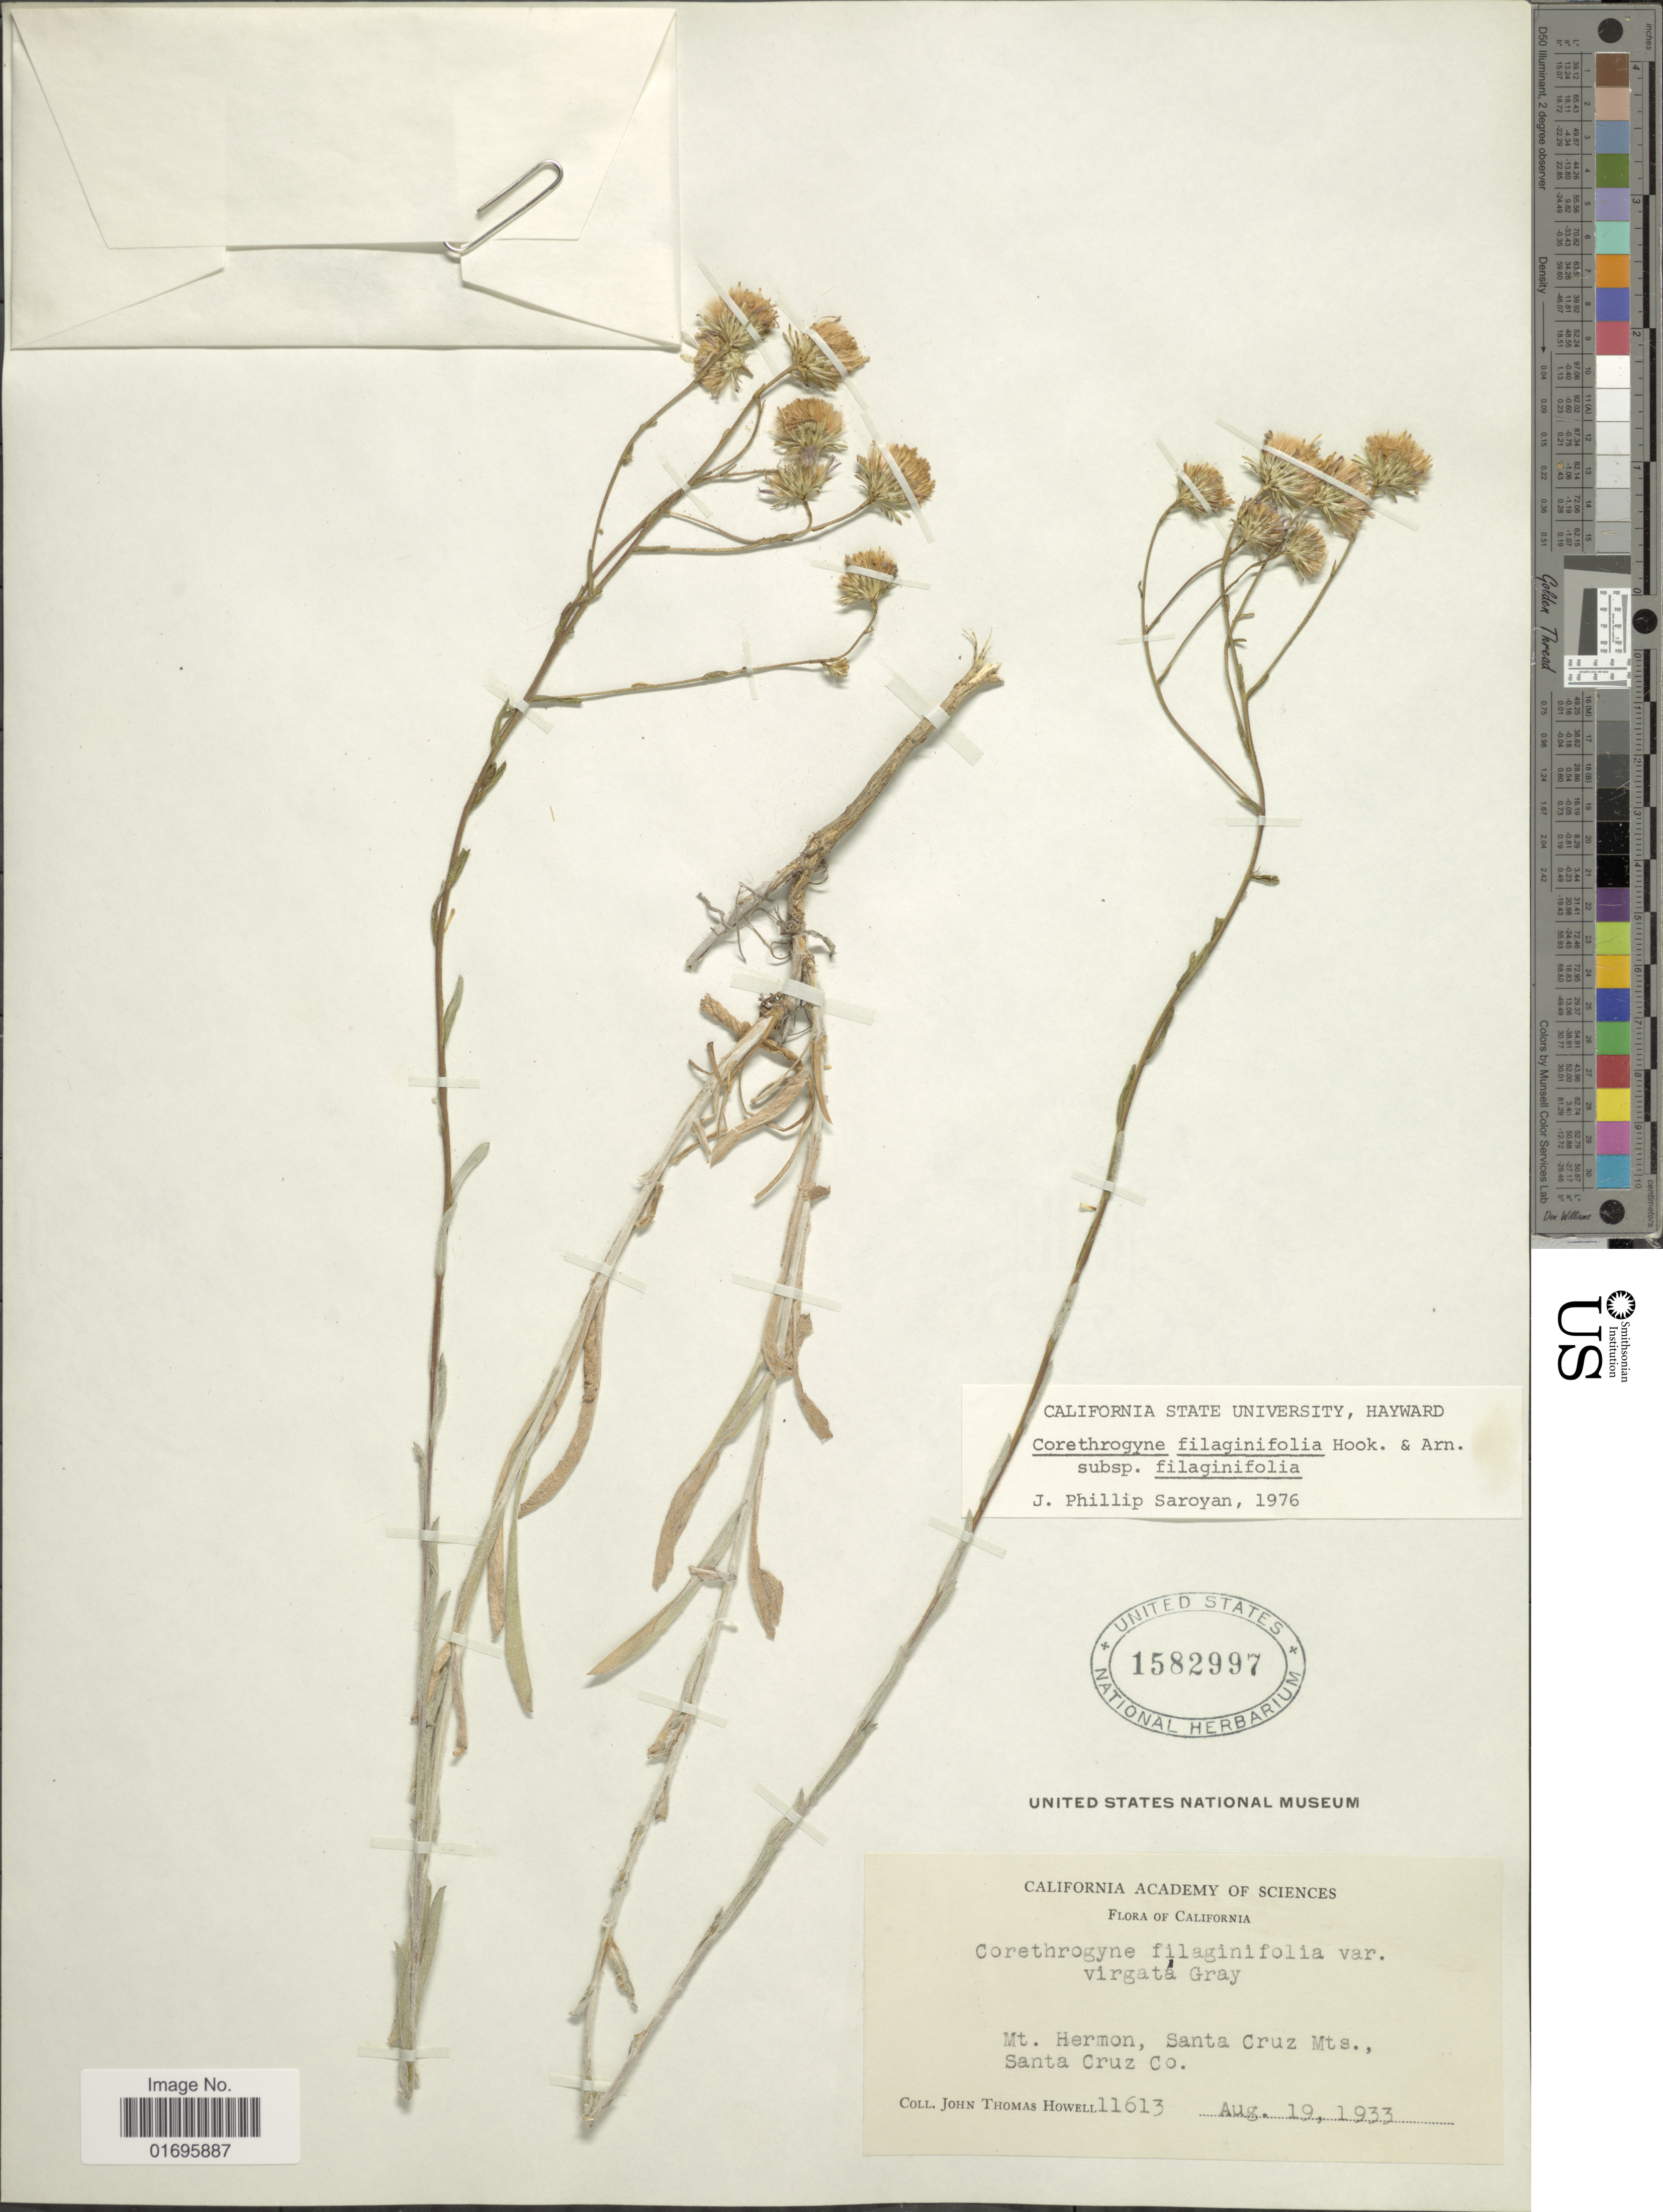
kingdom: Plantae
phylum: Tracheophyta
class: Magnoliopsida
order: Asterales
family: Asteraceae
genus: Corethrogyne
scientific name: Corethrogyne filaginifolia var. filaginifolia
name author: (Hook.) Nutt.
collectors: J. T. Howell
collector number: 11613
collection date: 1933-08-19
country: United States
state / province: California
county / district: Santa Cruz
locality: Mt. Hermon, Santa Cruz Mts., Santa Cruz Co.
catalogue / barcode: US 1582997